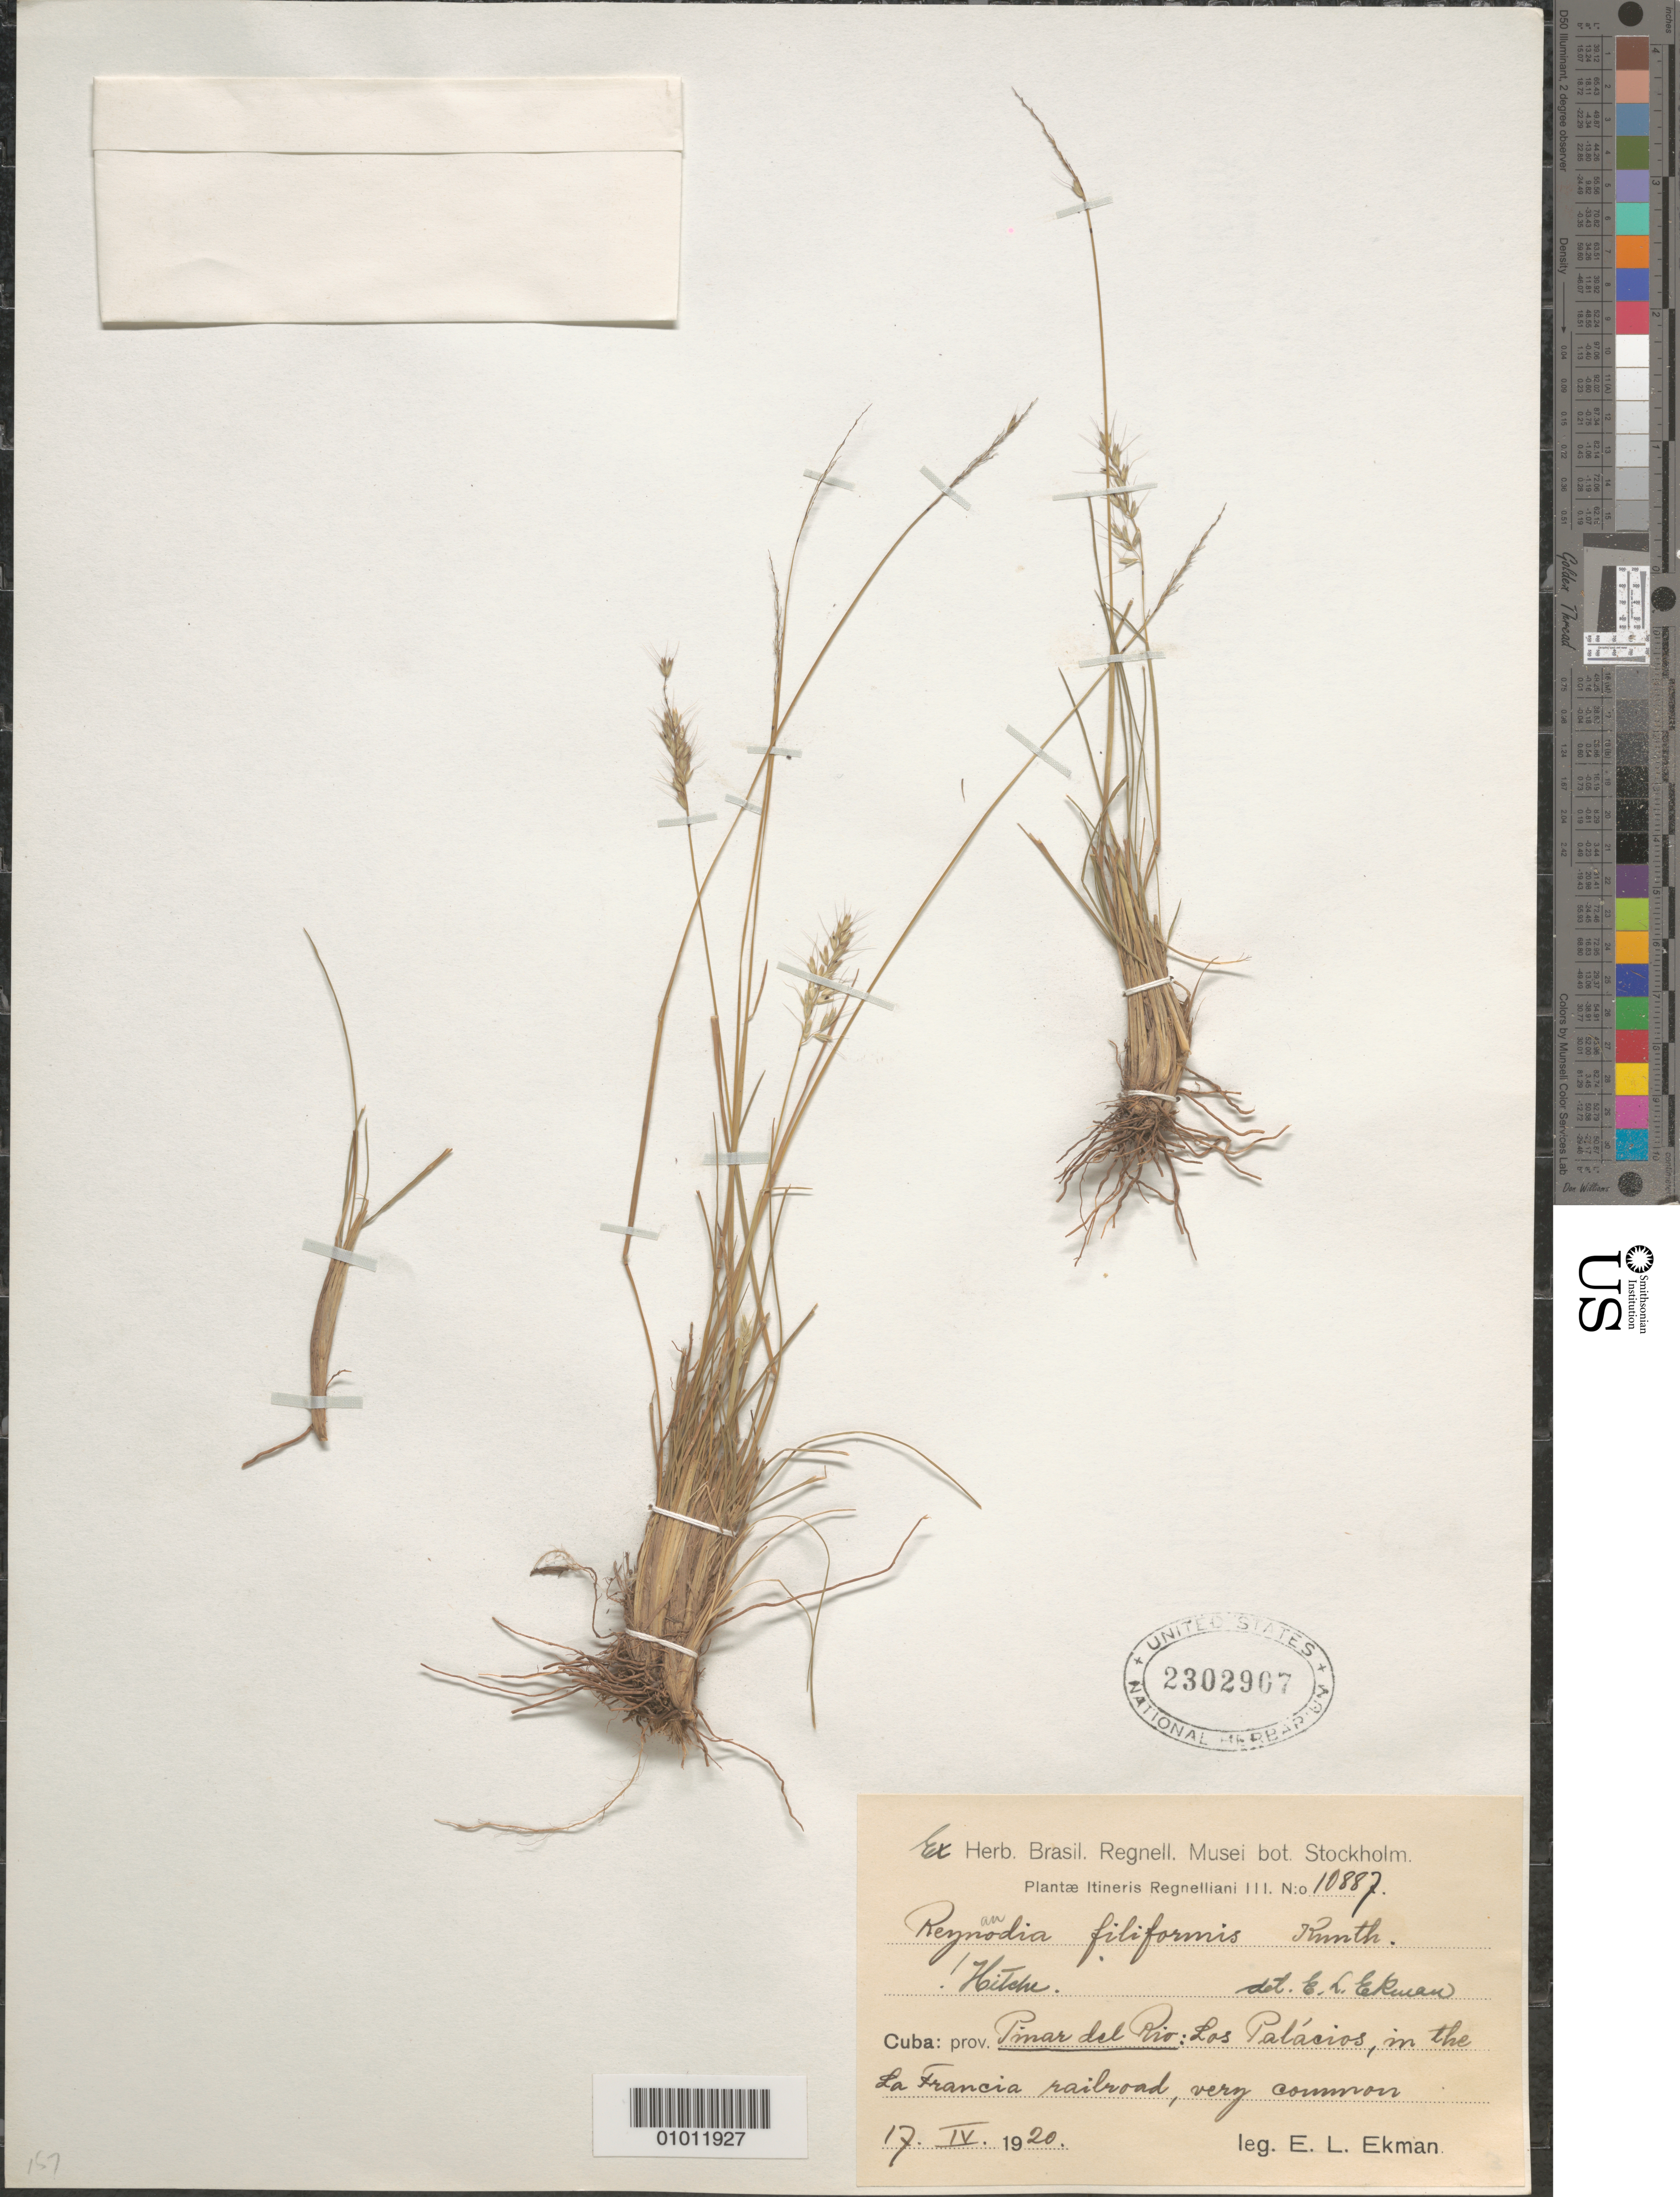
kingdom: Plantae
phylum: Tracheophyta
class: Liliopsida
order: Poales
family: Poaceae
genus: Reynaudia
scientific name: Reynaudia filiformis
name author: (Spreng. ex Schult.) Kunth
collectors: E. L. Ekman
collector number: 10887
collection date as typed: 17 Apr 1920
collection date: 1920-04-17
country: Cuba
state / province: Pinar del Rio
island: Cuba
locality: Los Palacios, in the La Francia railroad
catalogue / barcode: US 2302907